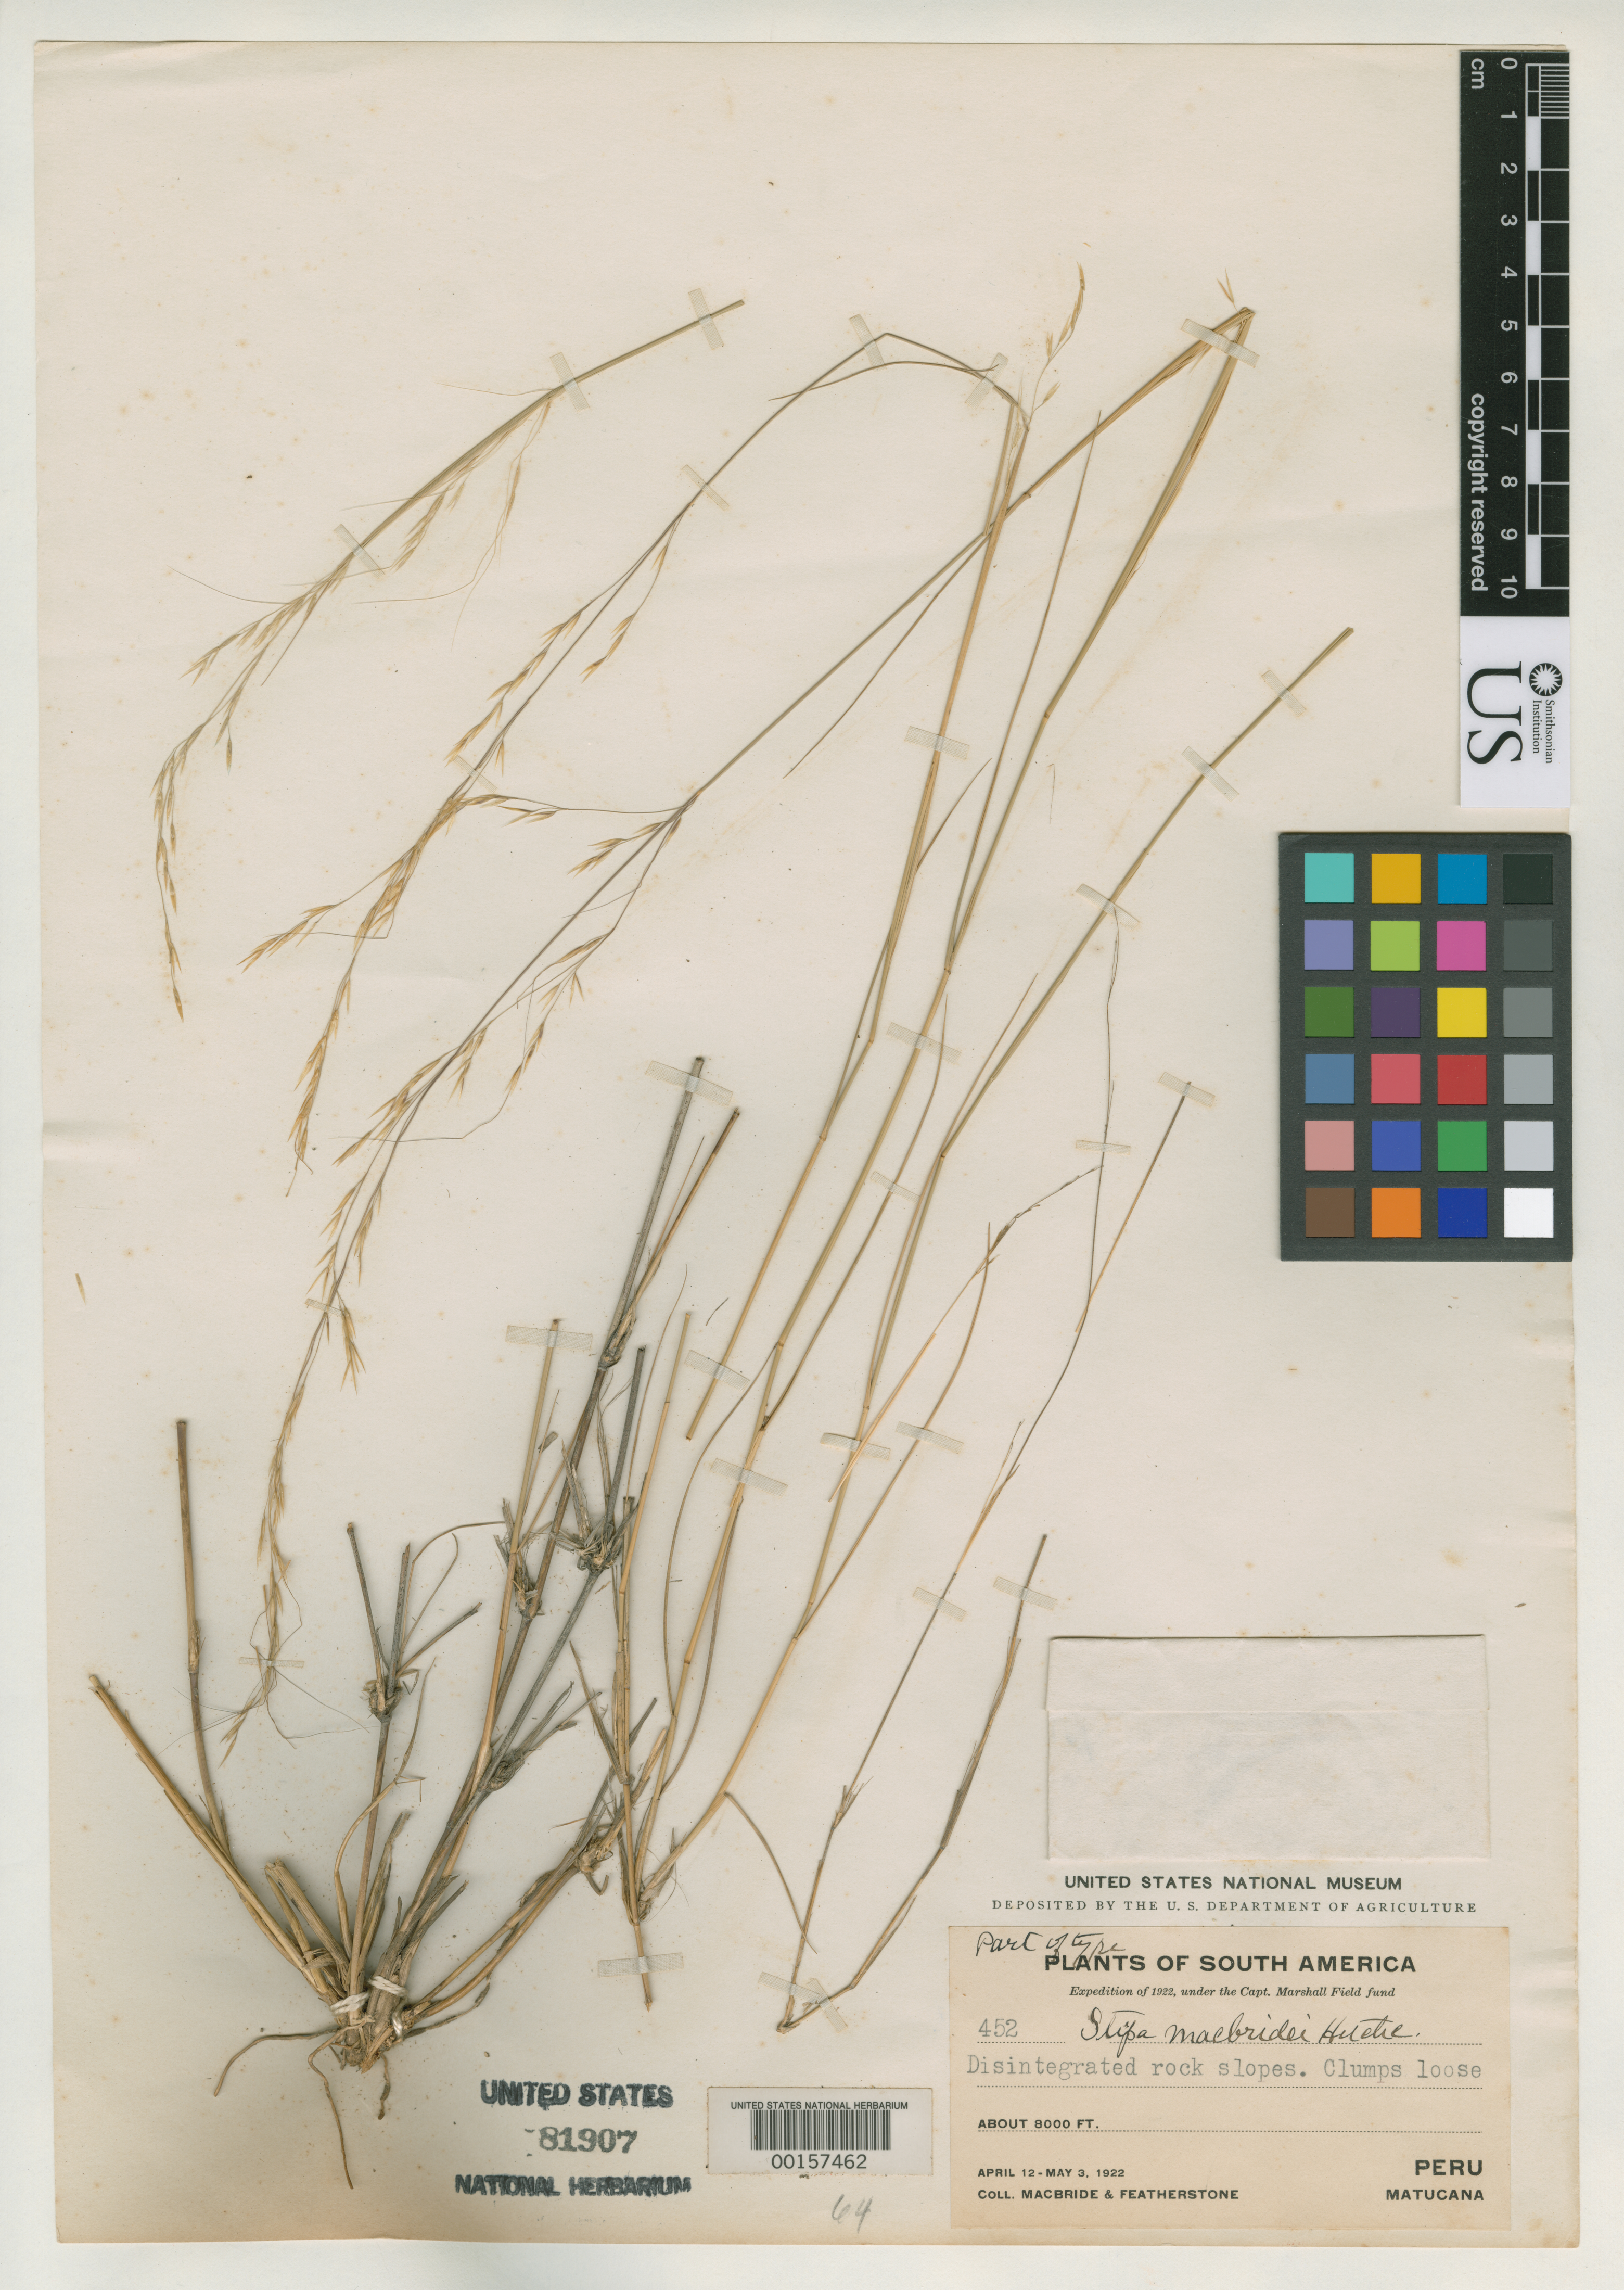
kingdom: Plantae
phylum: Tracheophyta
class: Liliopsida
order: Poales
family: Poaceae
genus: Stipa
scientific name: Stipa macbridei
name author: Hitchc.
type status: Isotype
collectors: J. F. Macbride & W. Featherstone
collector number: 452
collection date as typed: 12 Apr 1922 to 03 May 1922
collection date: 1922-04-12/1922-05-03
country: Peru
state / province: Lima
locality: Matucana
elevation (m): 2500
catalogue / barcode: US 81907